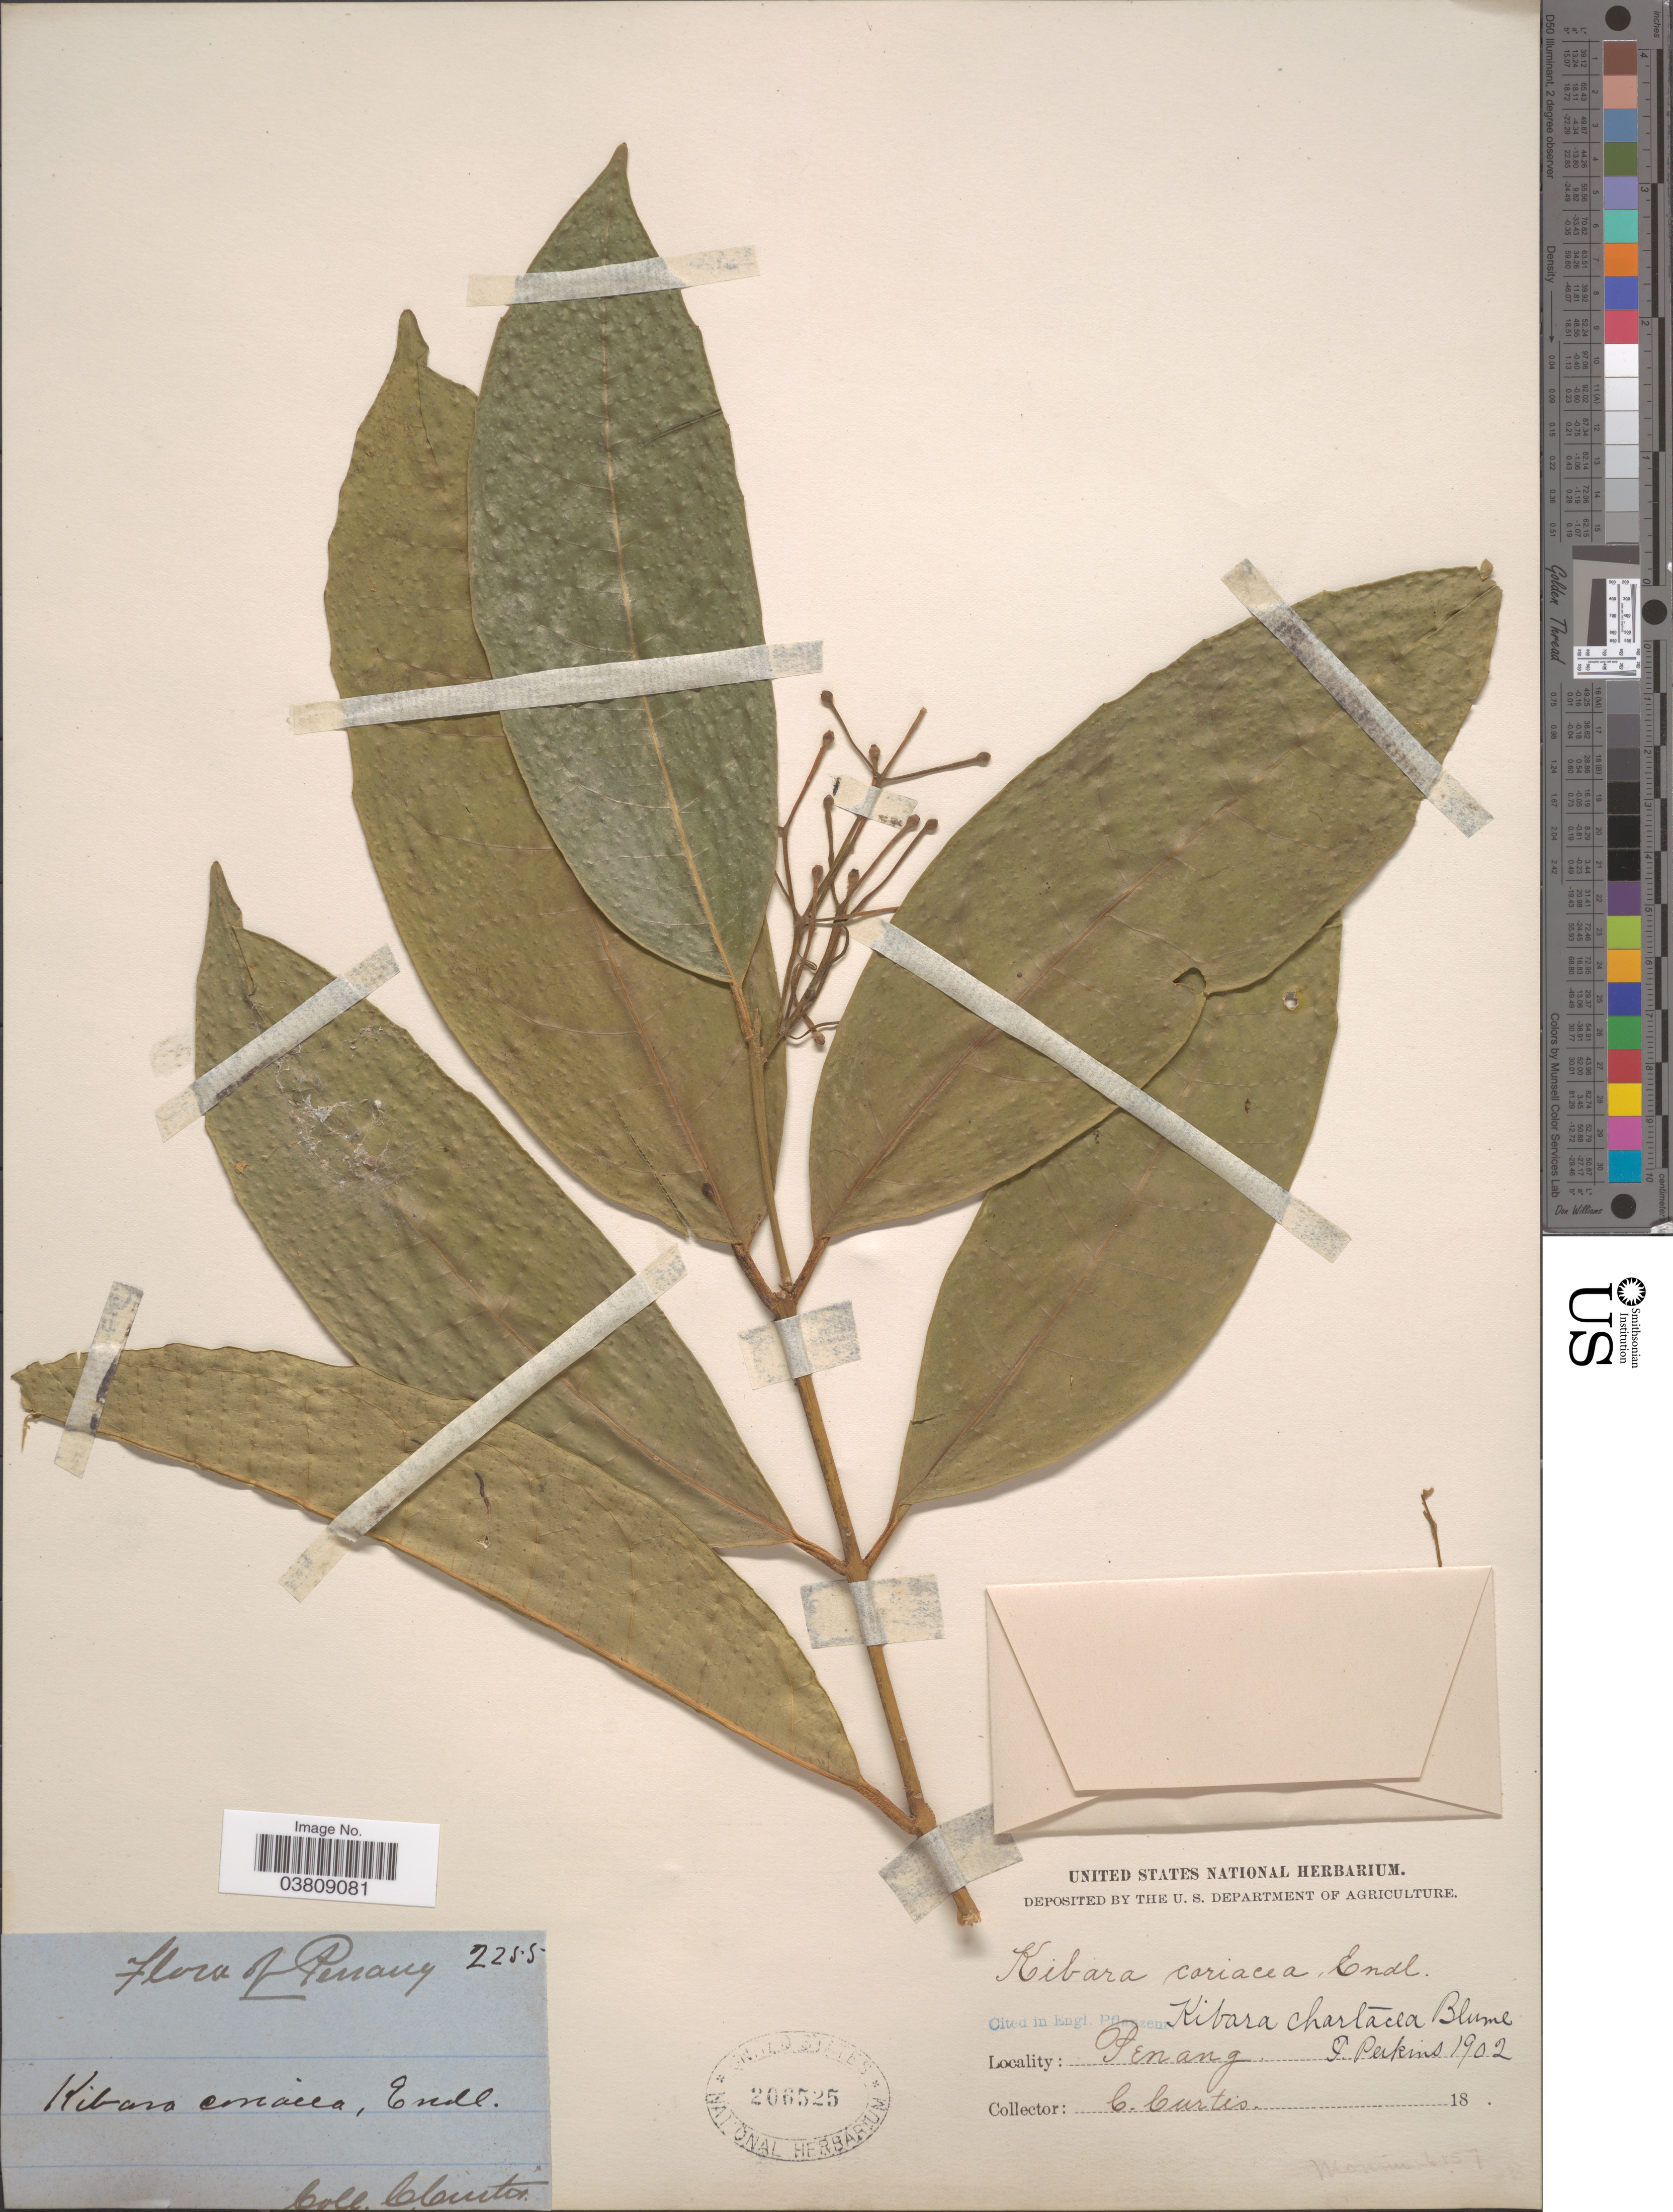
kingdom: Plantae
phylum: Tracheophyta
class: Magnoliopsida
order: Laurales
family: Monimiaceae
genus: Kibara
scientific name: Kibara chartacea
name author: Blume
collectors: C. Curtis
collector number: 2255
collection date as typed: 18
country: Malaysia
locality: Penang.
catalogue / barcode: US 206525